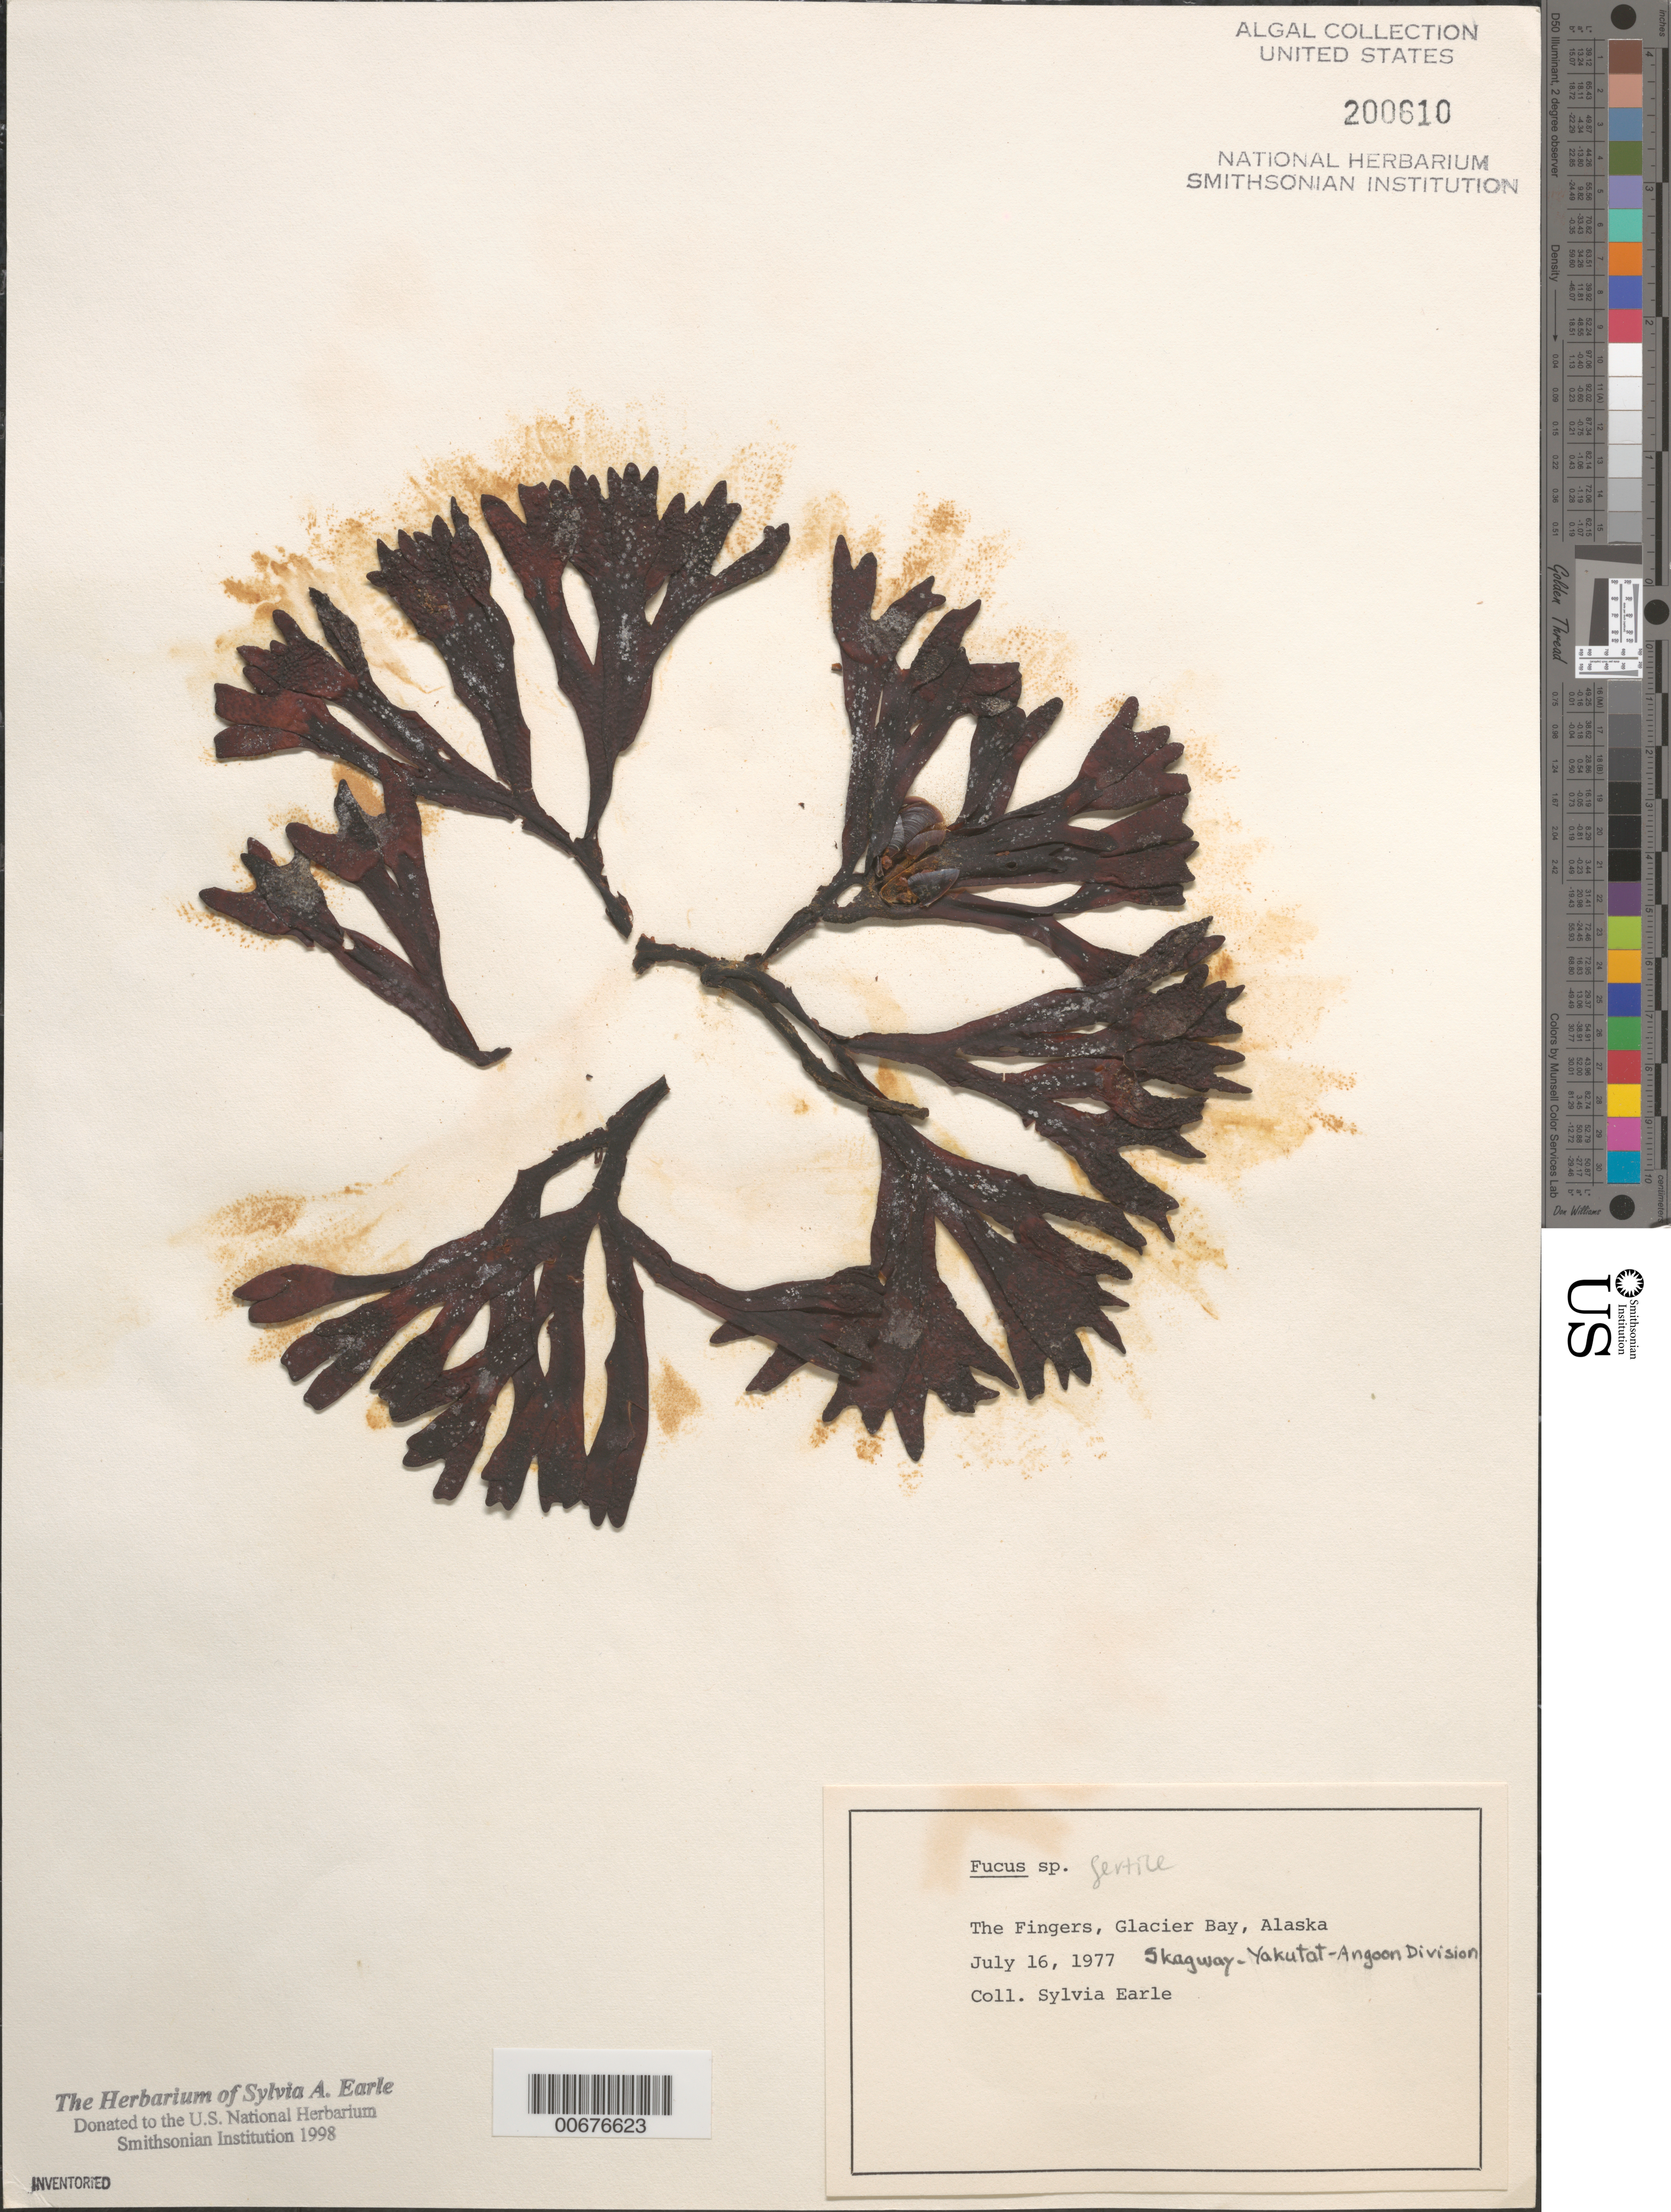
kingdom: Chromista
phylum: Ochrophyta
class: Phaeophyceae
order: Fucales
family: Fucaceae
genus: Fucus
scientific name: Fucus sp.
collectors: S. A. Earle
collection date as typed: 16 Jul 1977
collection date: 1977-07-16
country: United States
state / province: Alaska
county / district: Skagway-Yakutat-Angoon Division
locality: The Fingers, Glacier Bay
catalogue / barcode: US 200610